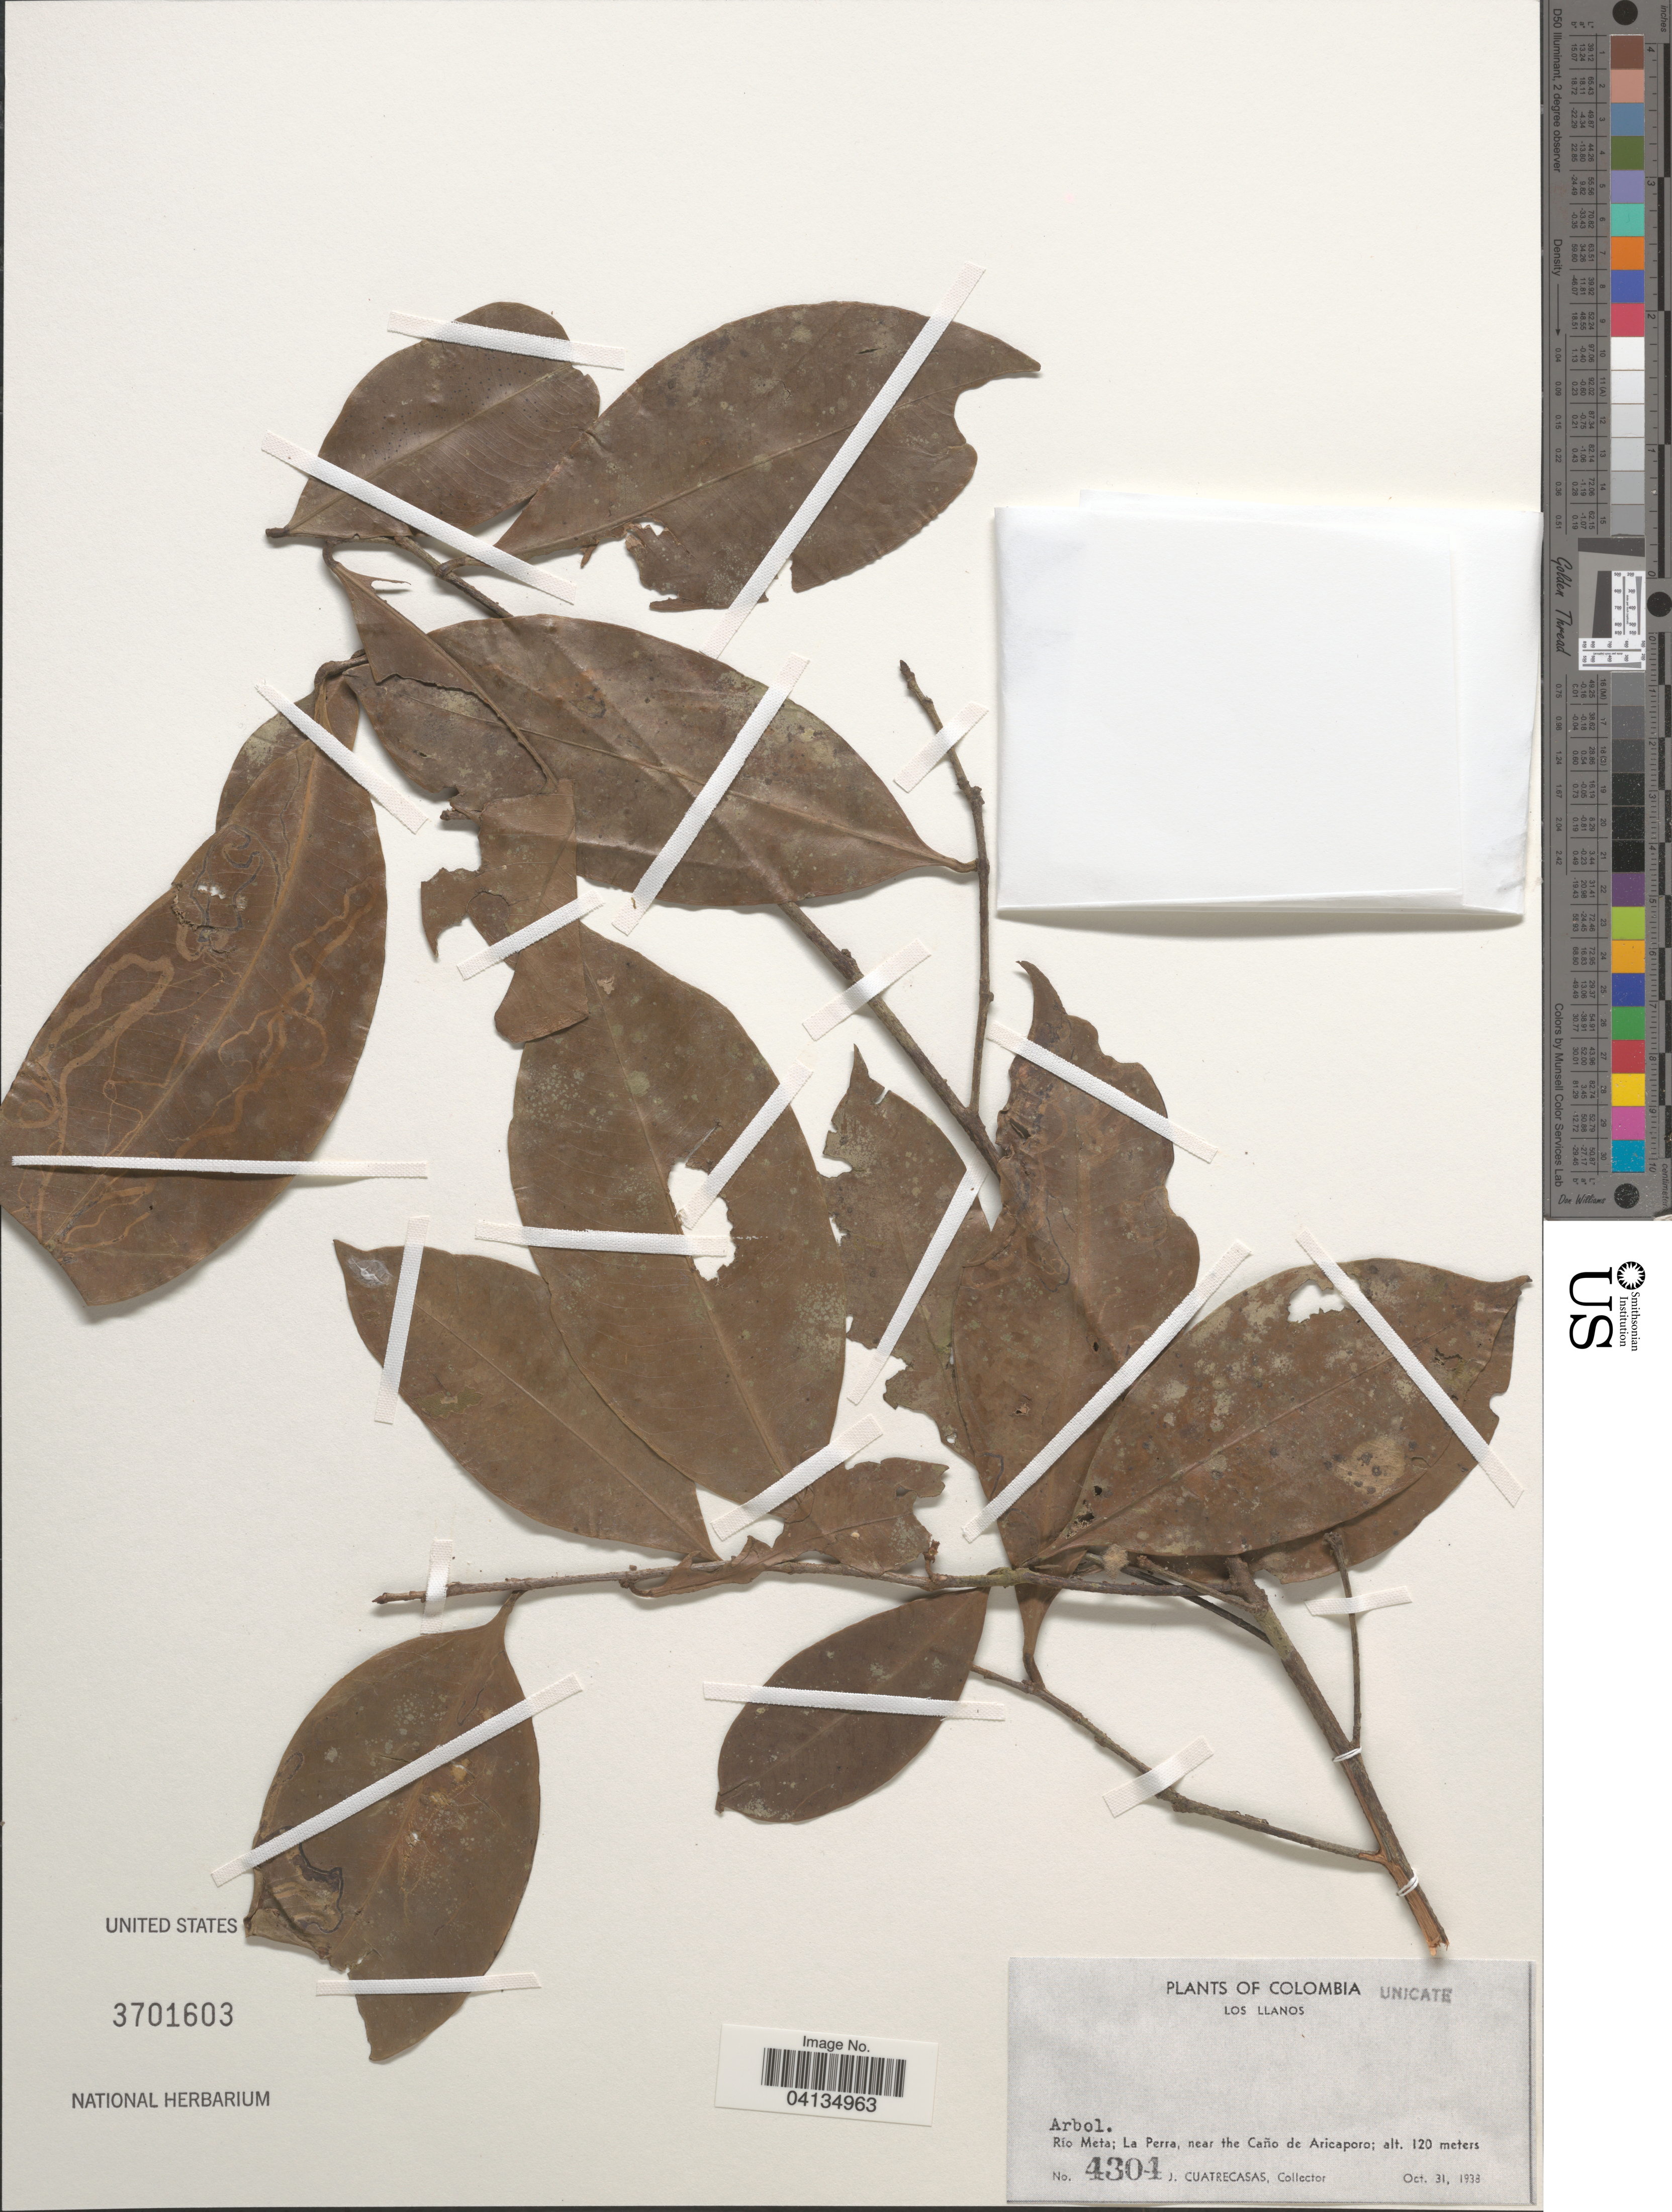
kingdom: Plantae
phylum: Tracheophyta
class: Magnoliopsida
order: Fabales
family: Fabaceae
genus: Swartzia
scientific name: Swartzia sp.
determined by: Ávila, F. A.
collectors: J. Cuatrecasas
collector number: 4304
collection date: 1938-10-31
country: Colombia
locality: Los Llanos. Río Meta; La Perra, near the Caño de Aricaporo.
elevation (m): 120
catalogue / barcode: US 3701603